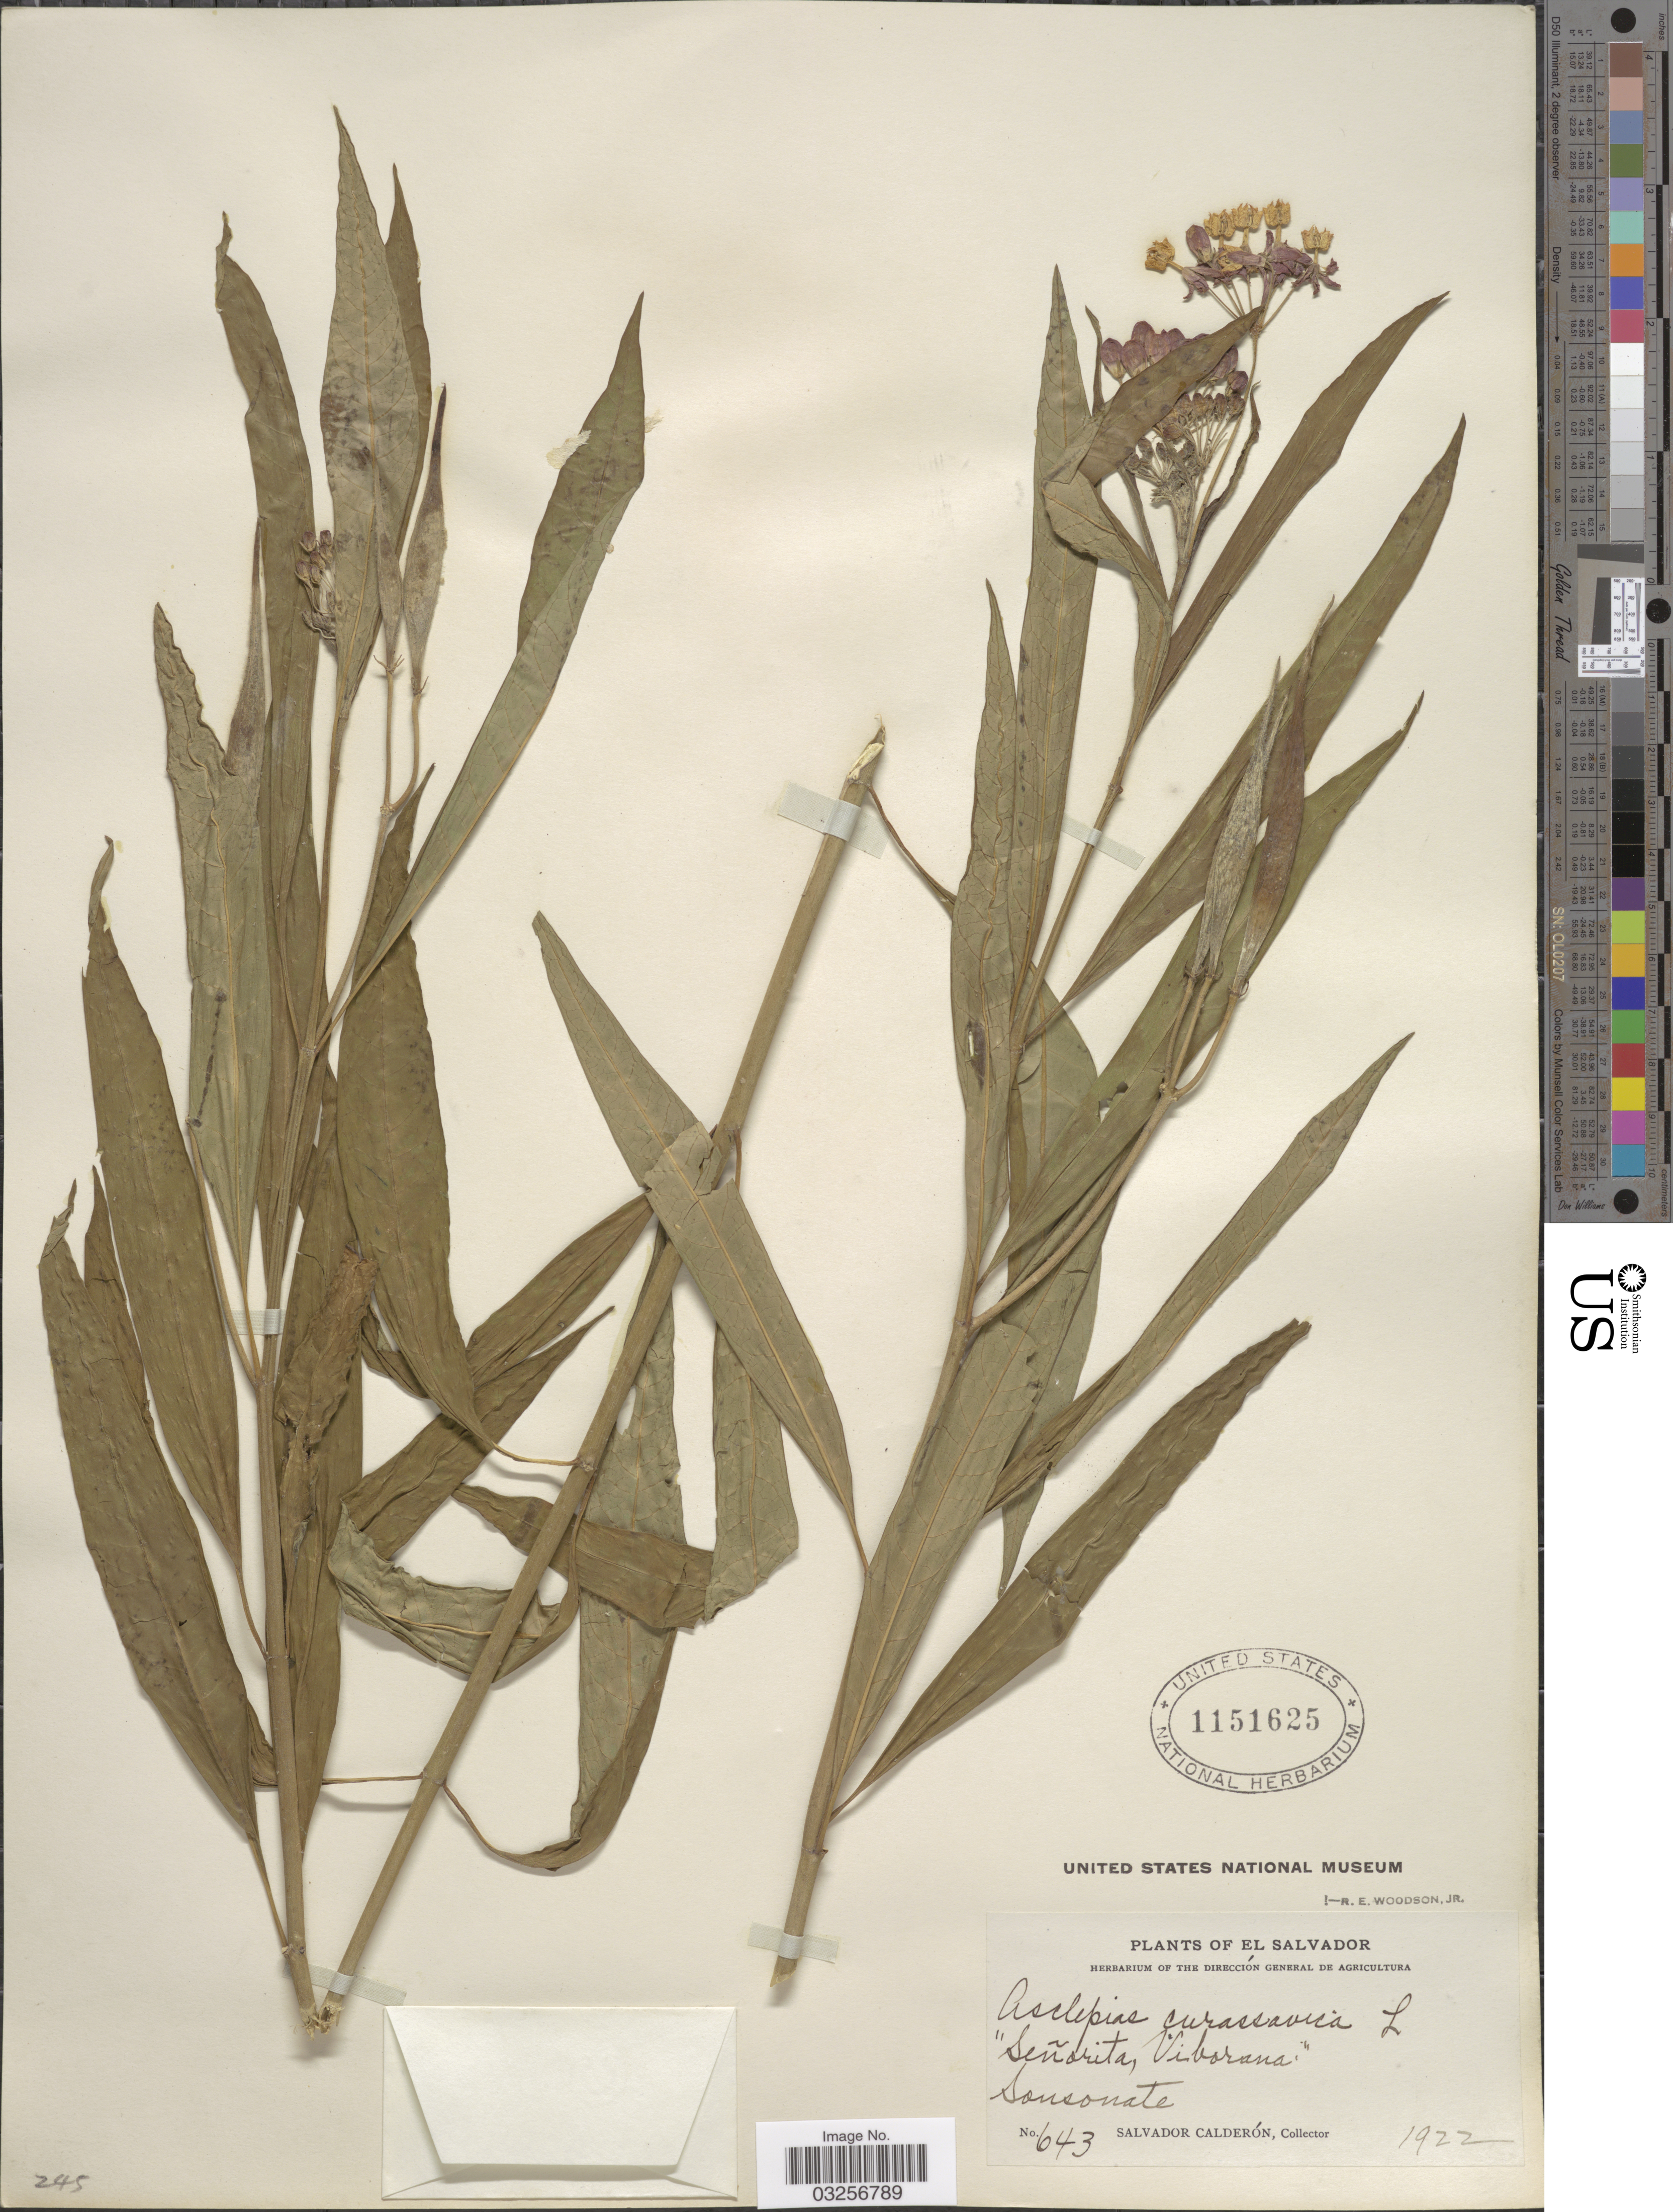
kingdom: Plantae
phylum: Tracheophyta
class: Magnoliopsida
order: Gentianales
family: Apocynaceae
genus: Asclepias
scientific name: Asclepias curassavica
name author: L.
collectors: S. Calderón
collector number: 643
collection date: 1922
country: El Salvador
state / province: Sonsonate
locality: Sonsonate.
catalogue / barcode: US 1151625